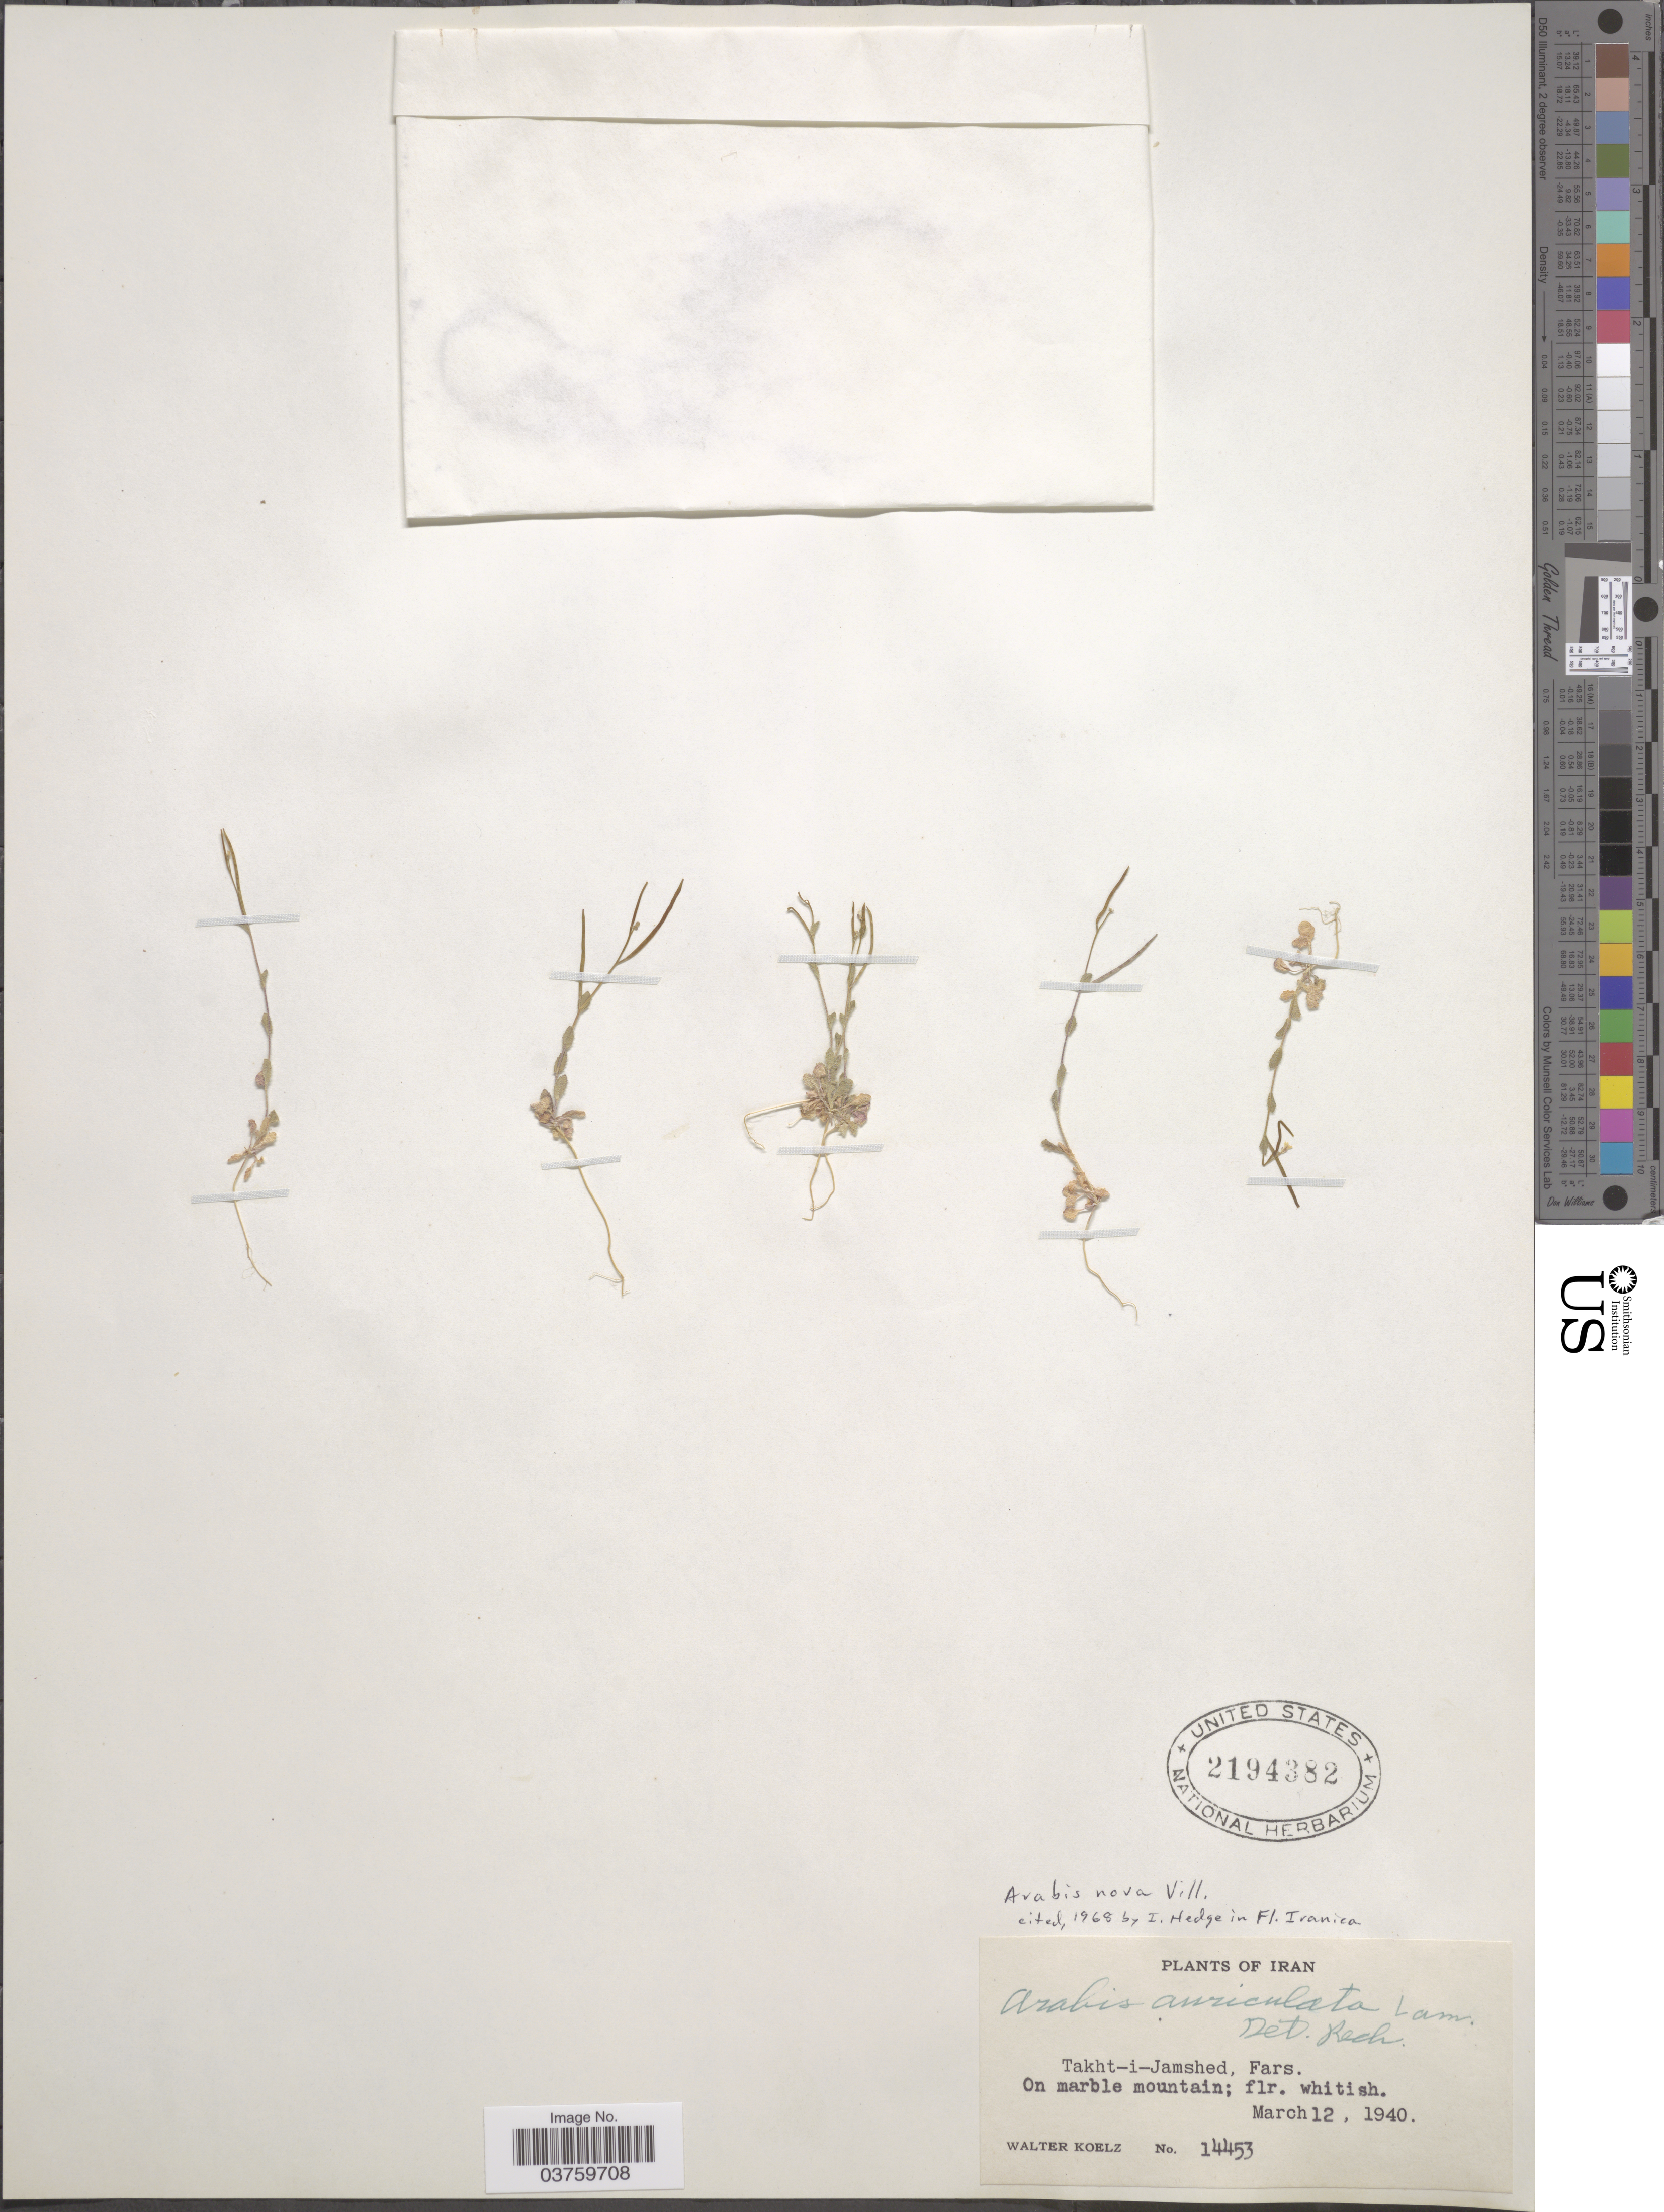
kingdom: Plantae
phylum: Tracheophyta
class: Magnoliopsida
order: Brassicales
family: Brassicaceae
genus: Arabis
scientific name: Arabis nova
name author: Vill.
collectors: W. N. Koelz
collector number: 14453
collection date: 1940-03-12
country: Iran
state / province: Fars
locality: Takht-i-Jamshed, Fars.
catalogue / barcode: US 2194382